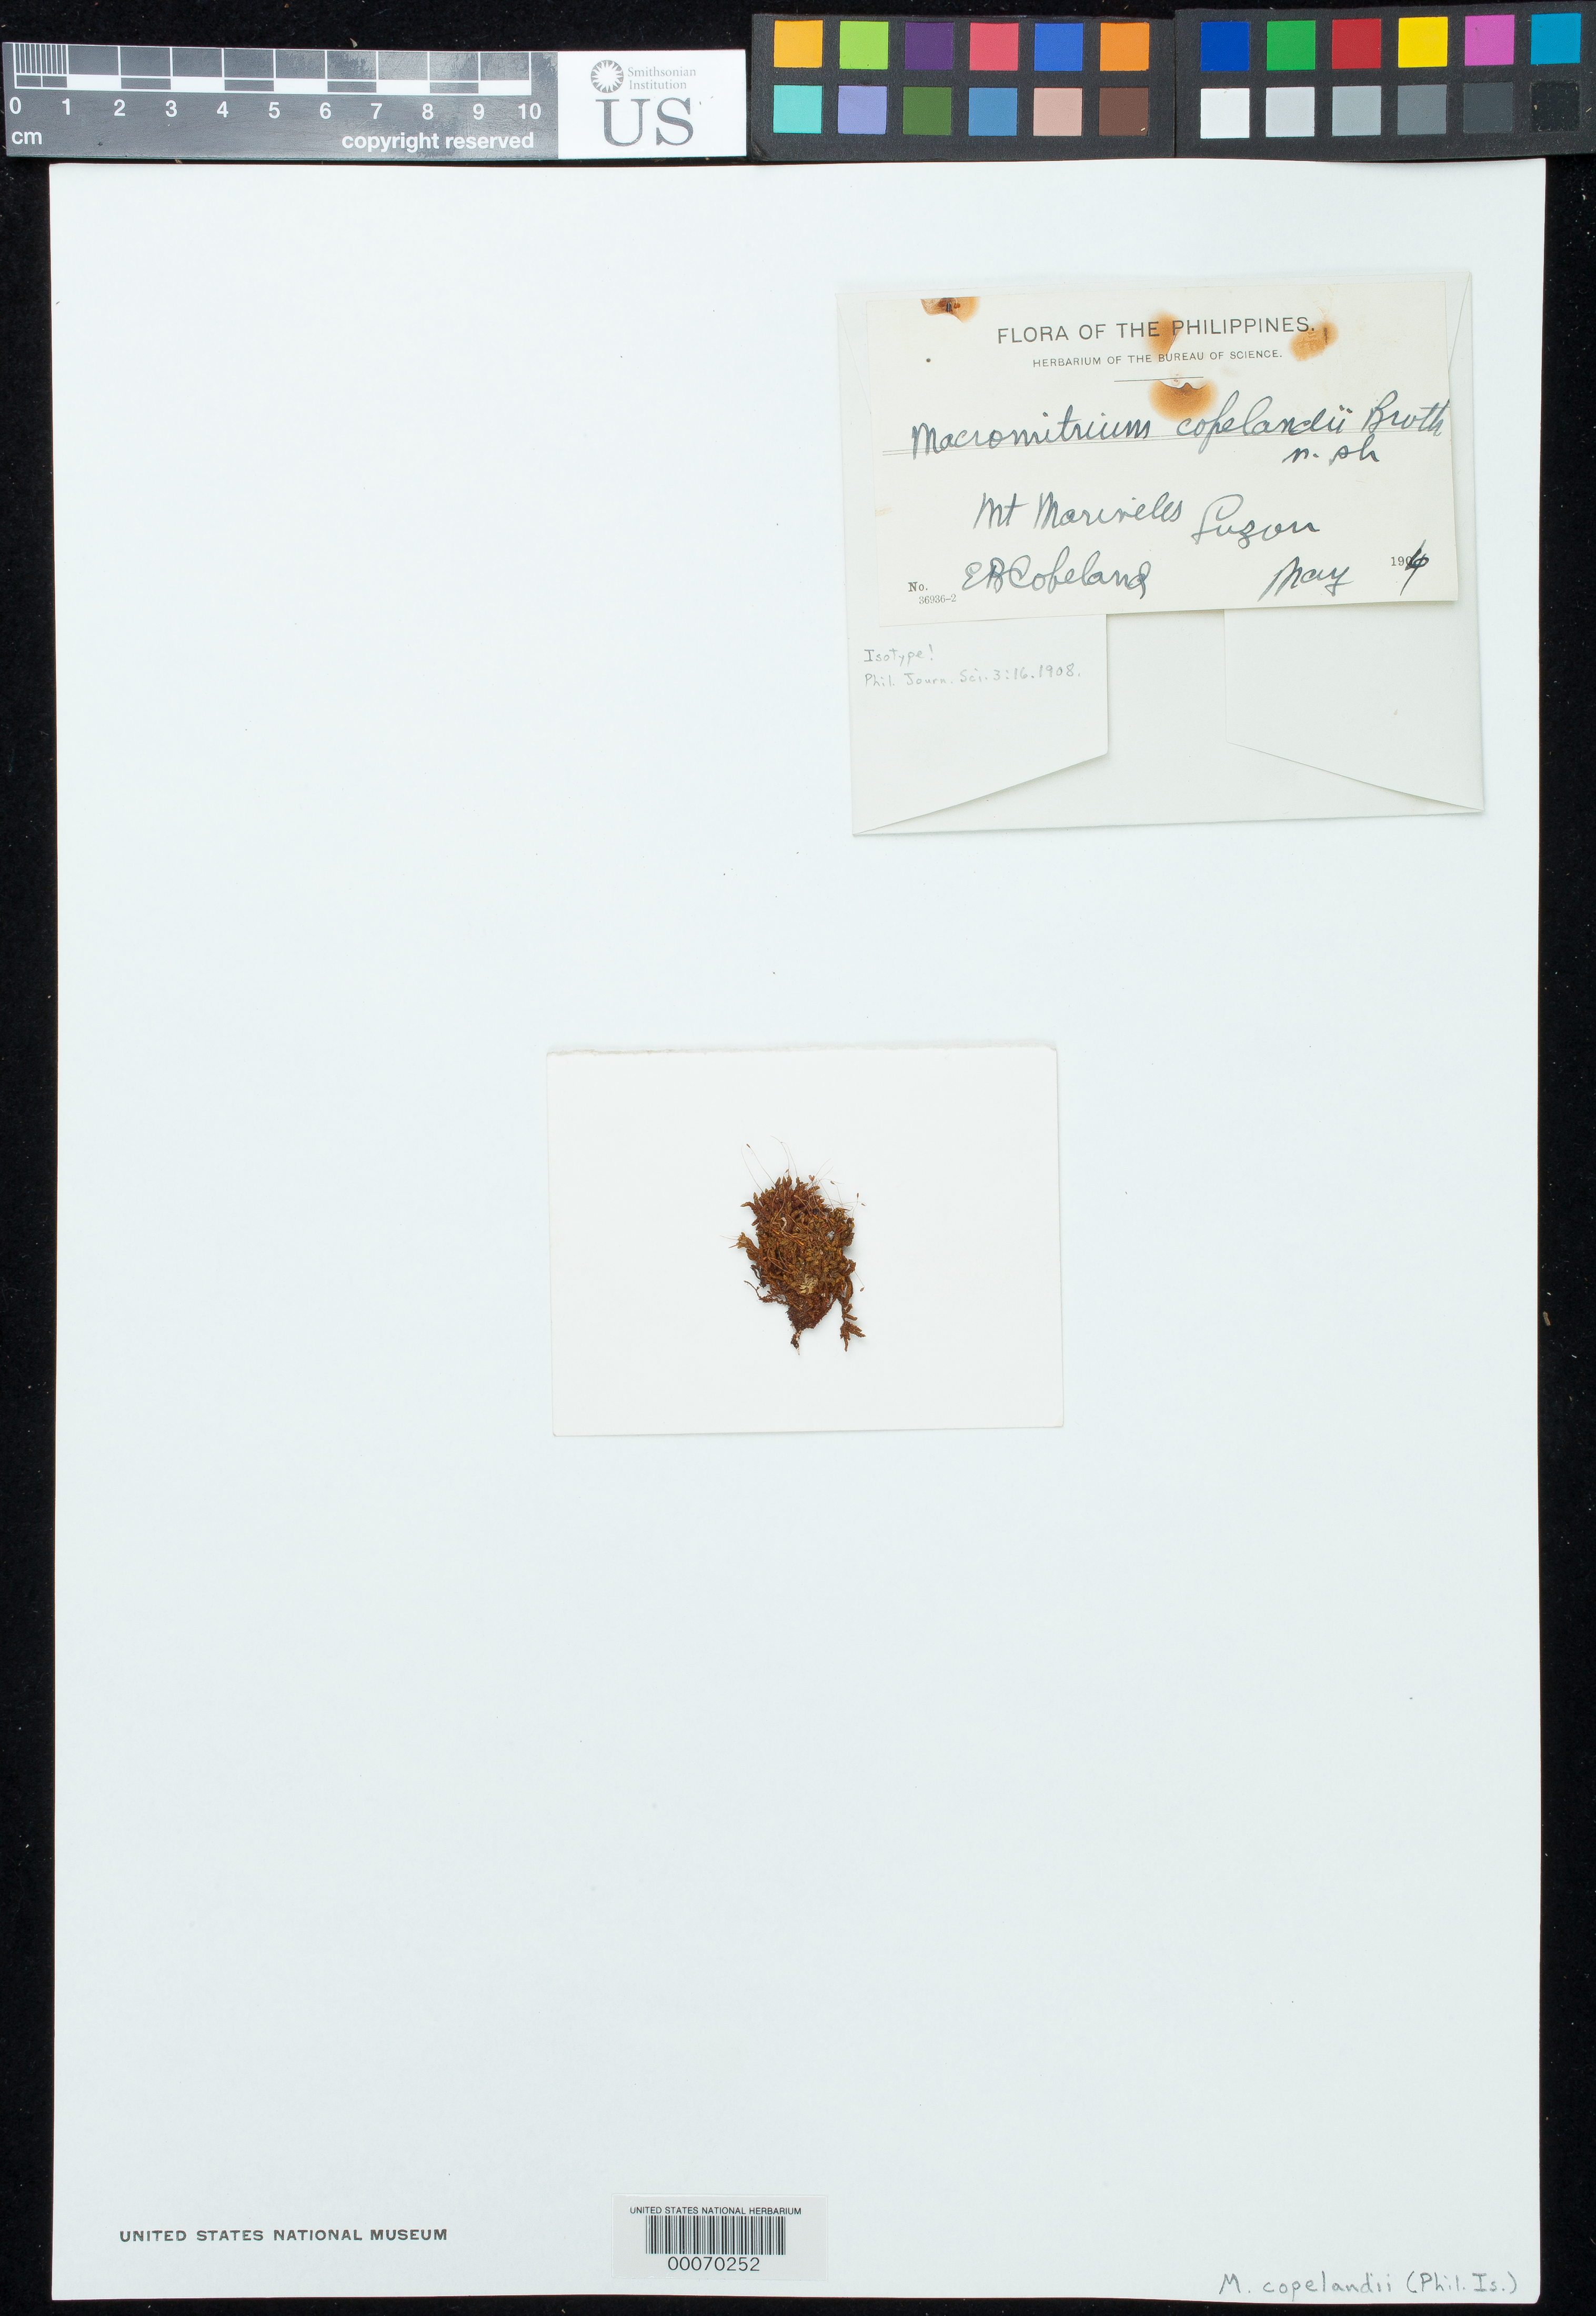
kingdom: Plantae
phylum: Bryophyta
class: Bryopsida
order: Orthotrichales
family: Orthotrichaceae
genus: Macromitrium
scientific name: Macromitrium copelandii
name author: Broth.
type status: Isotype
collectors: E. B. Copeland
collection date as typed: May 1904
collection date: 1904-05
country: Philippines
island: Luzon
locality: Mt. Morineles.